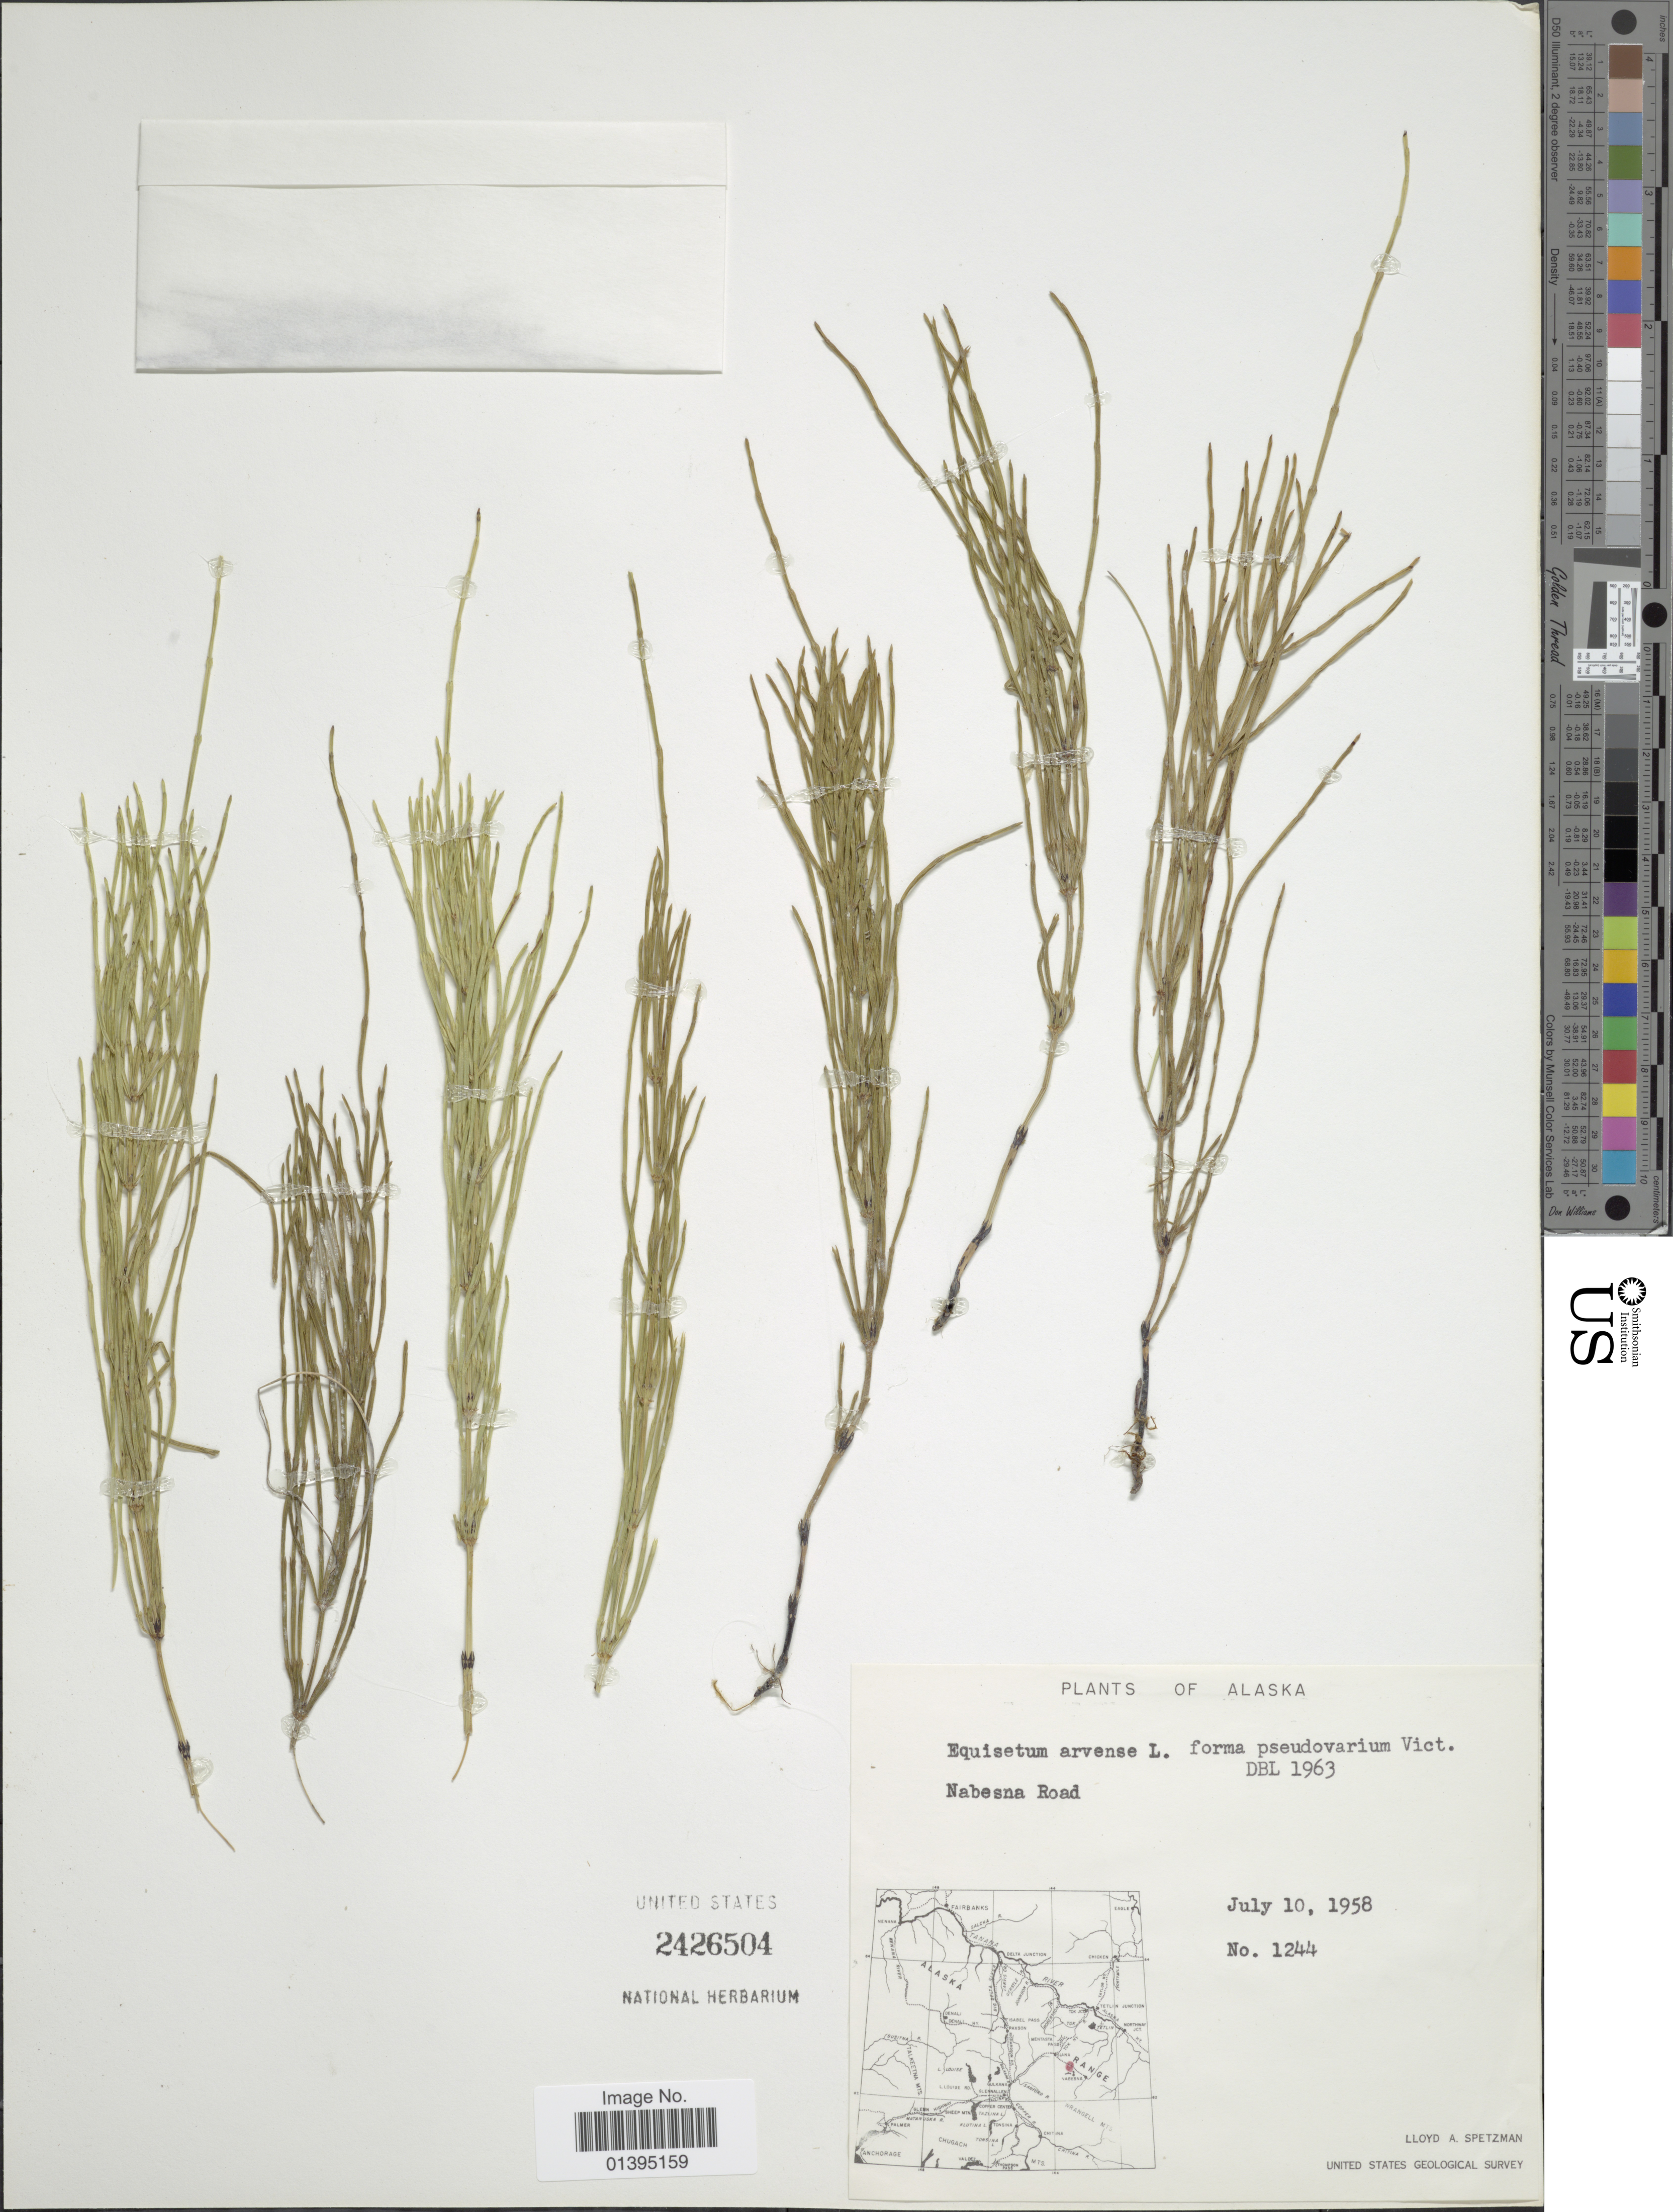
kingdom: Plantae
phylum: Tracheophyta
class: Polypodiopsida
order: Equisetales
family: Equisetaceae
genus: Equisetum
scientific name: Equisetum arvense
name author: L.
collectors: L. Spetzman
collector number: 1244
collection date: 1958-07-10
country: United States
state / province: Alaska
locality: Nabesna road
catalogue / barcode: US 2426504